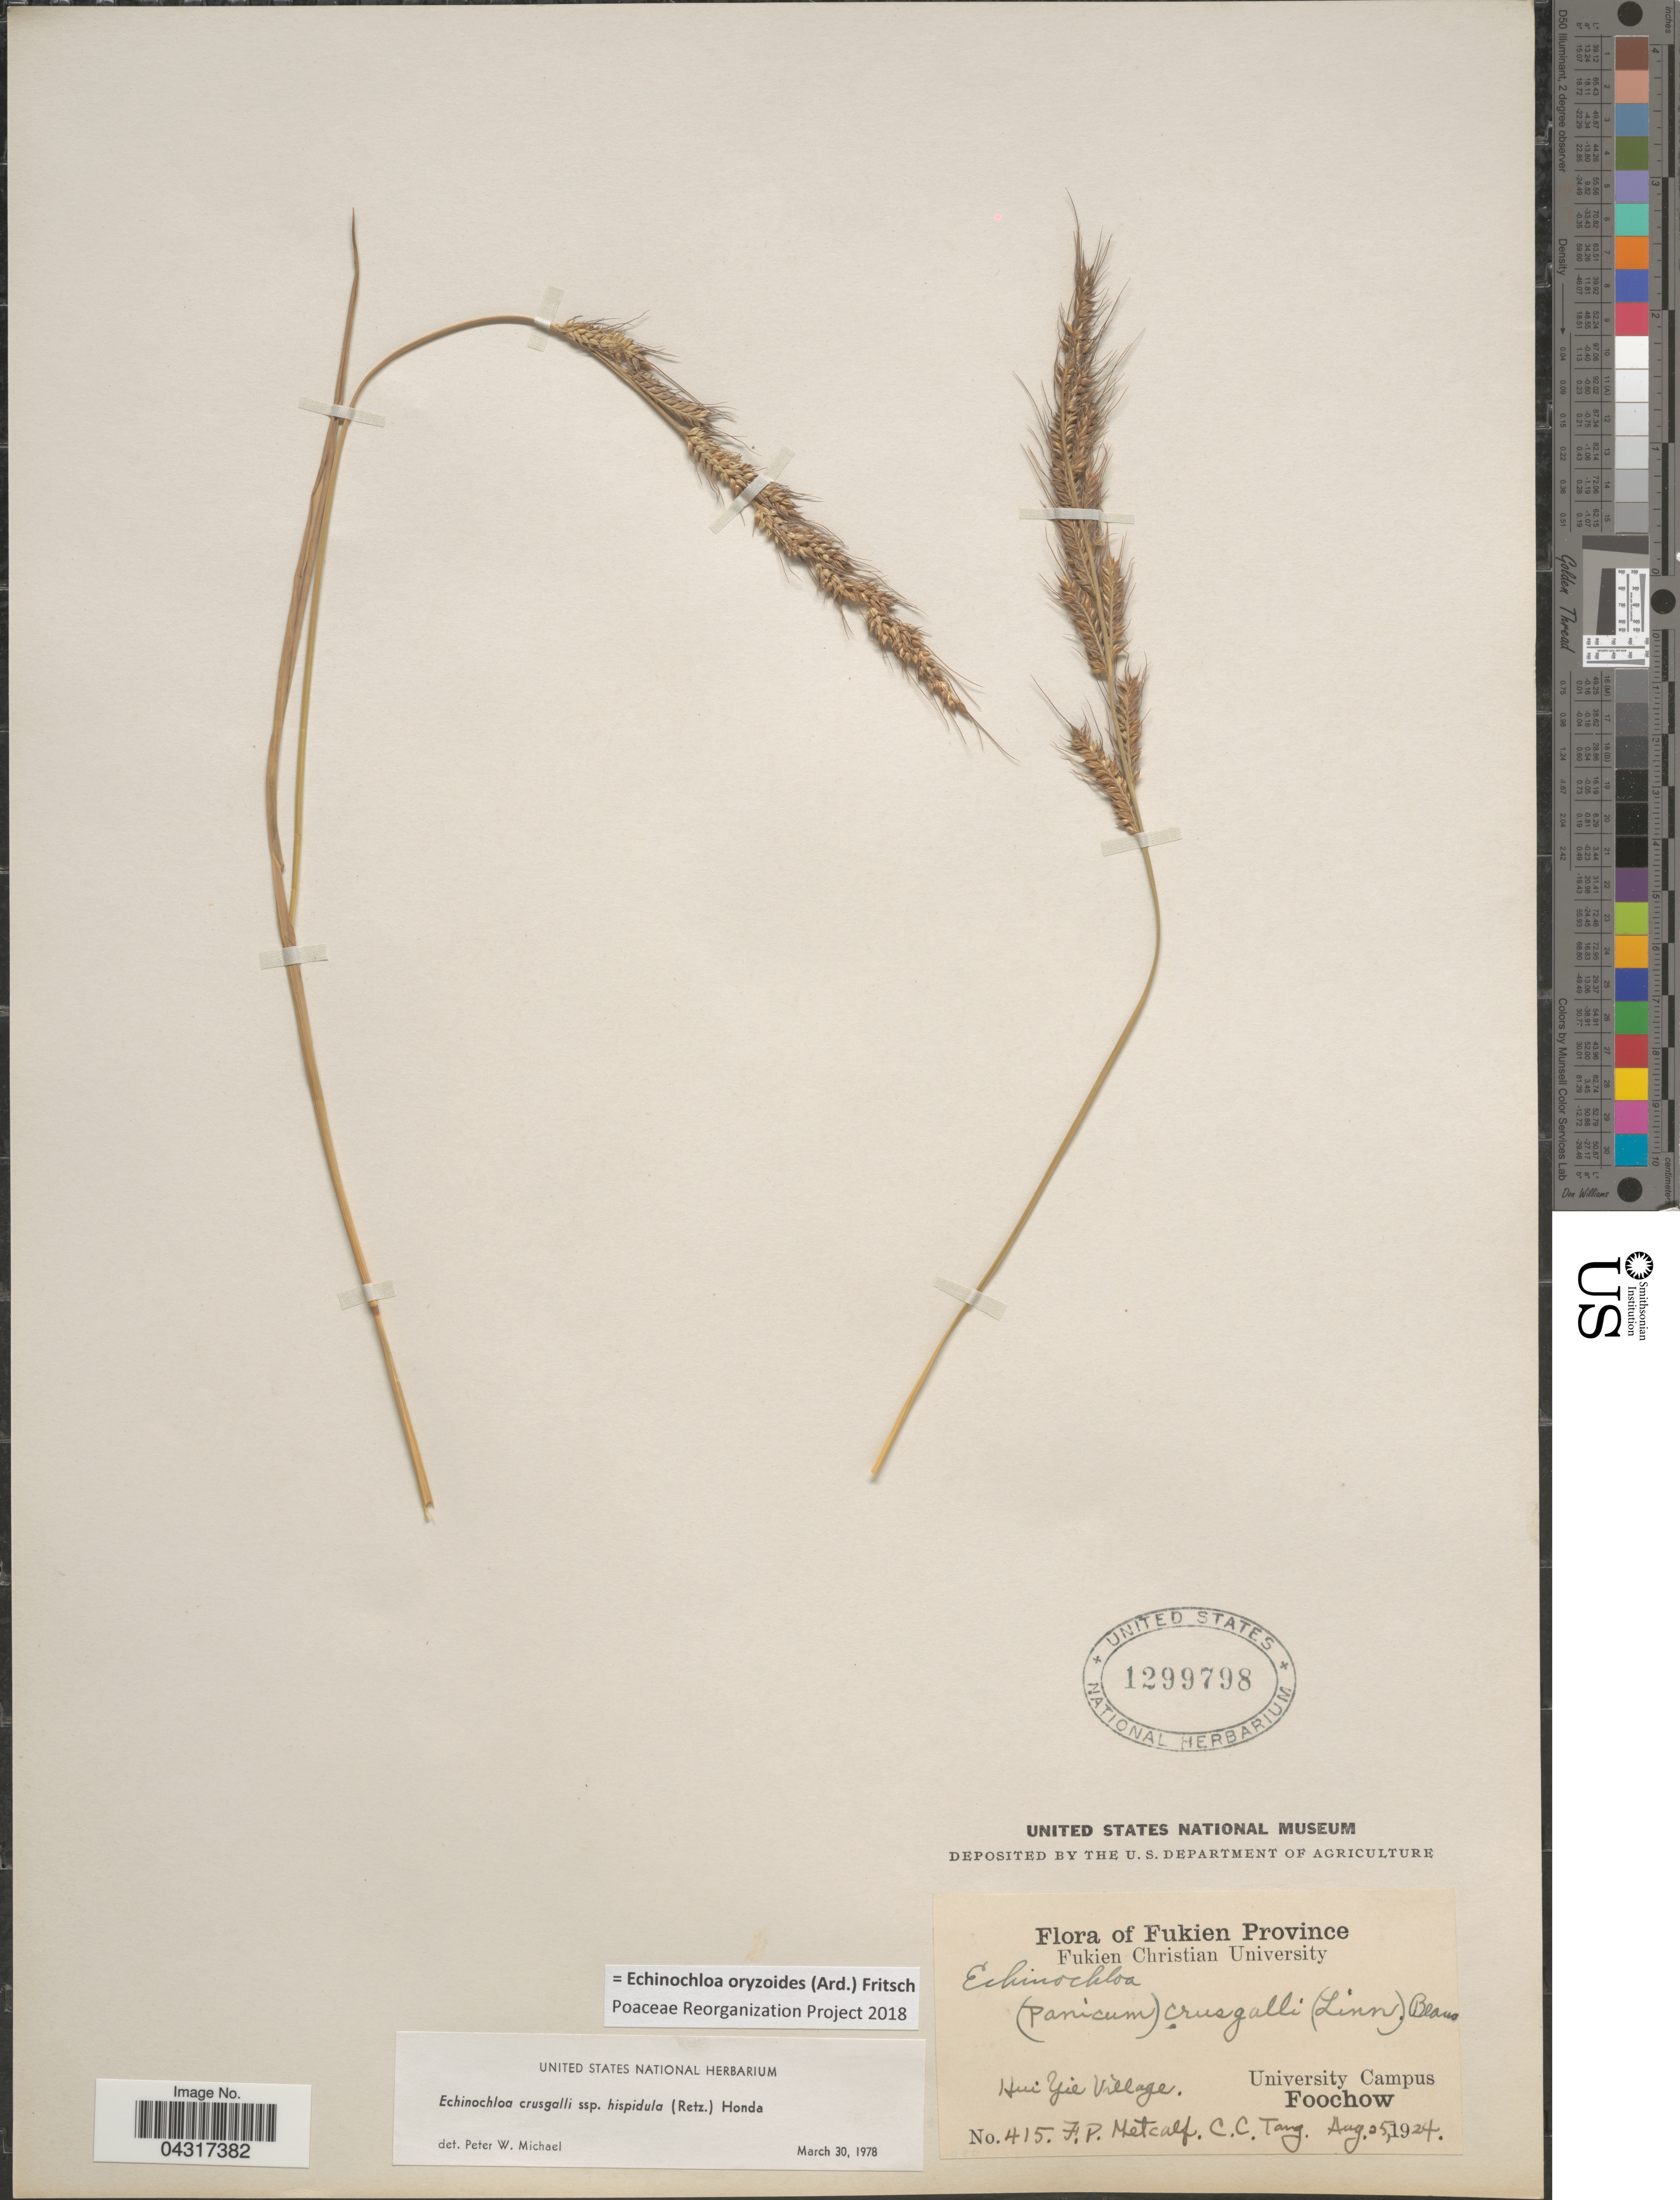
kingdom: Plantae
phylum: Tracheophyta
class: Liliopsida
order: Poales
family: Poaceae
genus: Echinochloa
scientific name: Echinochloa oryzoides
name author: (Ard.) Fritsch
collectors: F. Metcalf & C. C. Tang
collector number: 415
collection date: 1924-08-25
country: China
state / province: Fujian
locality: Fukien Province. Hui Yie Village. University Campus. Foochow.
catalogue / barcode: US 1299798